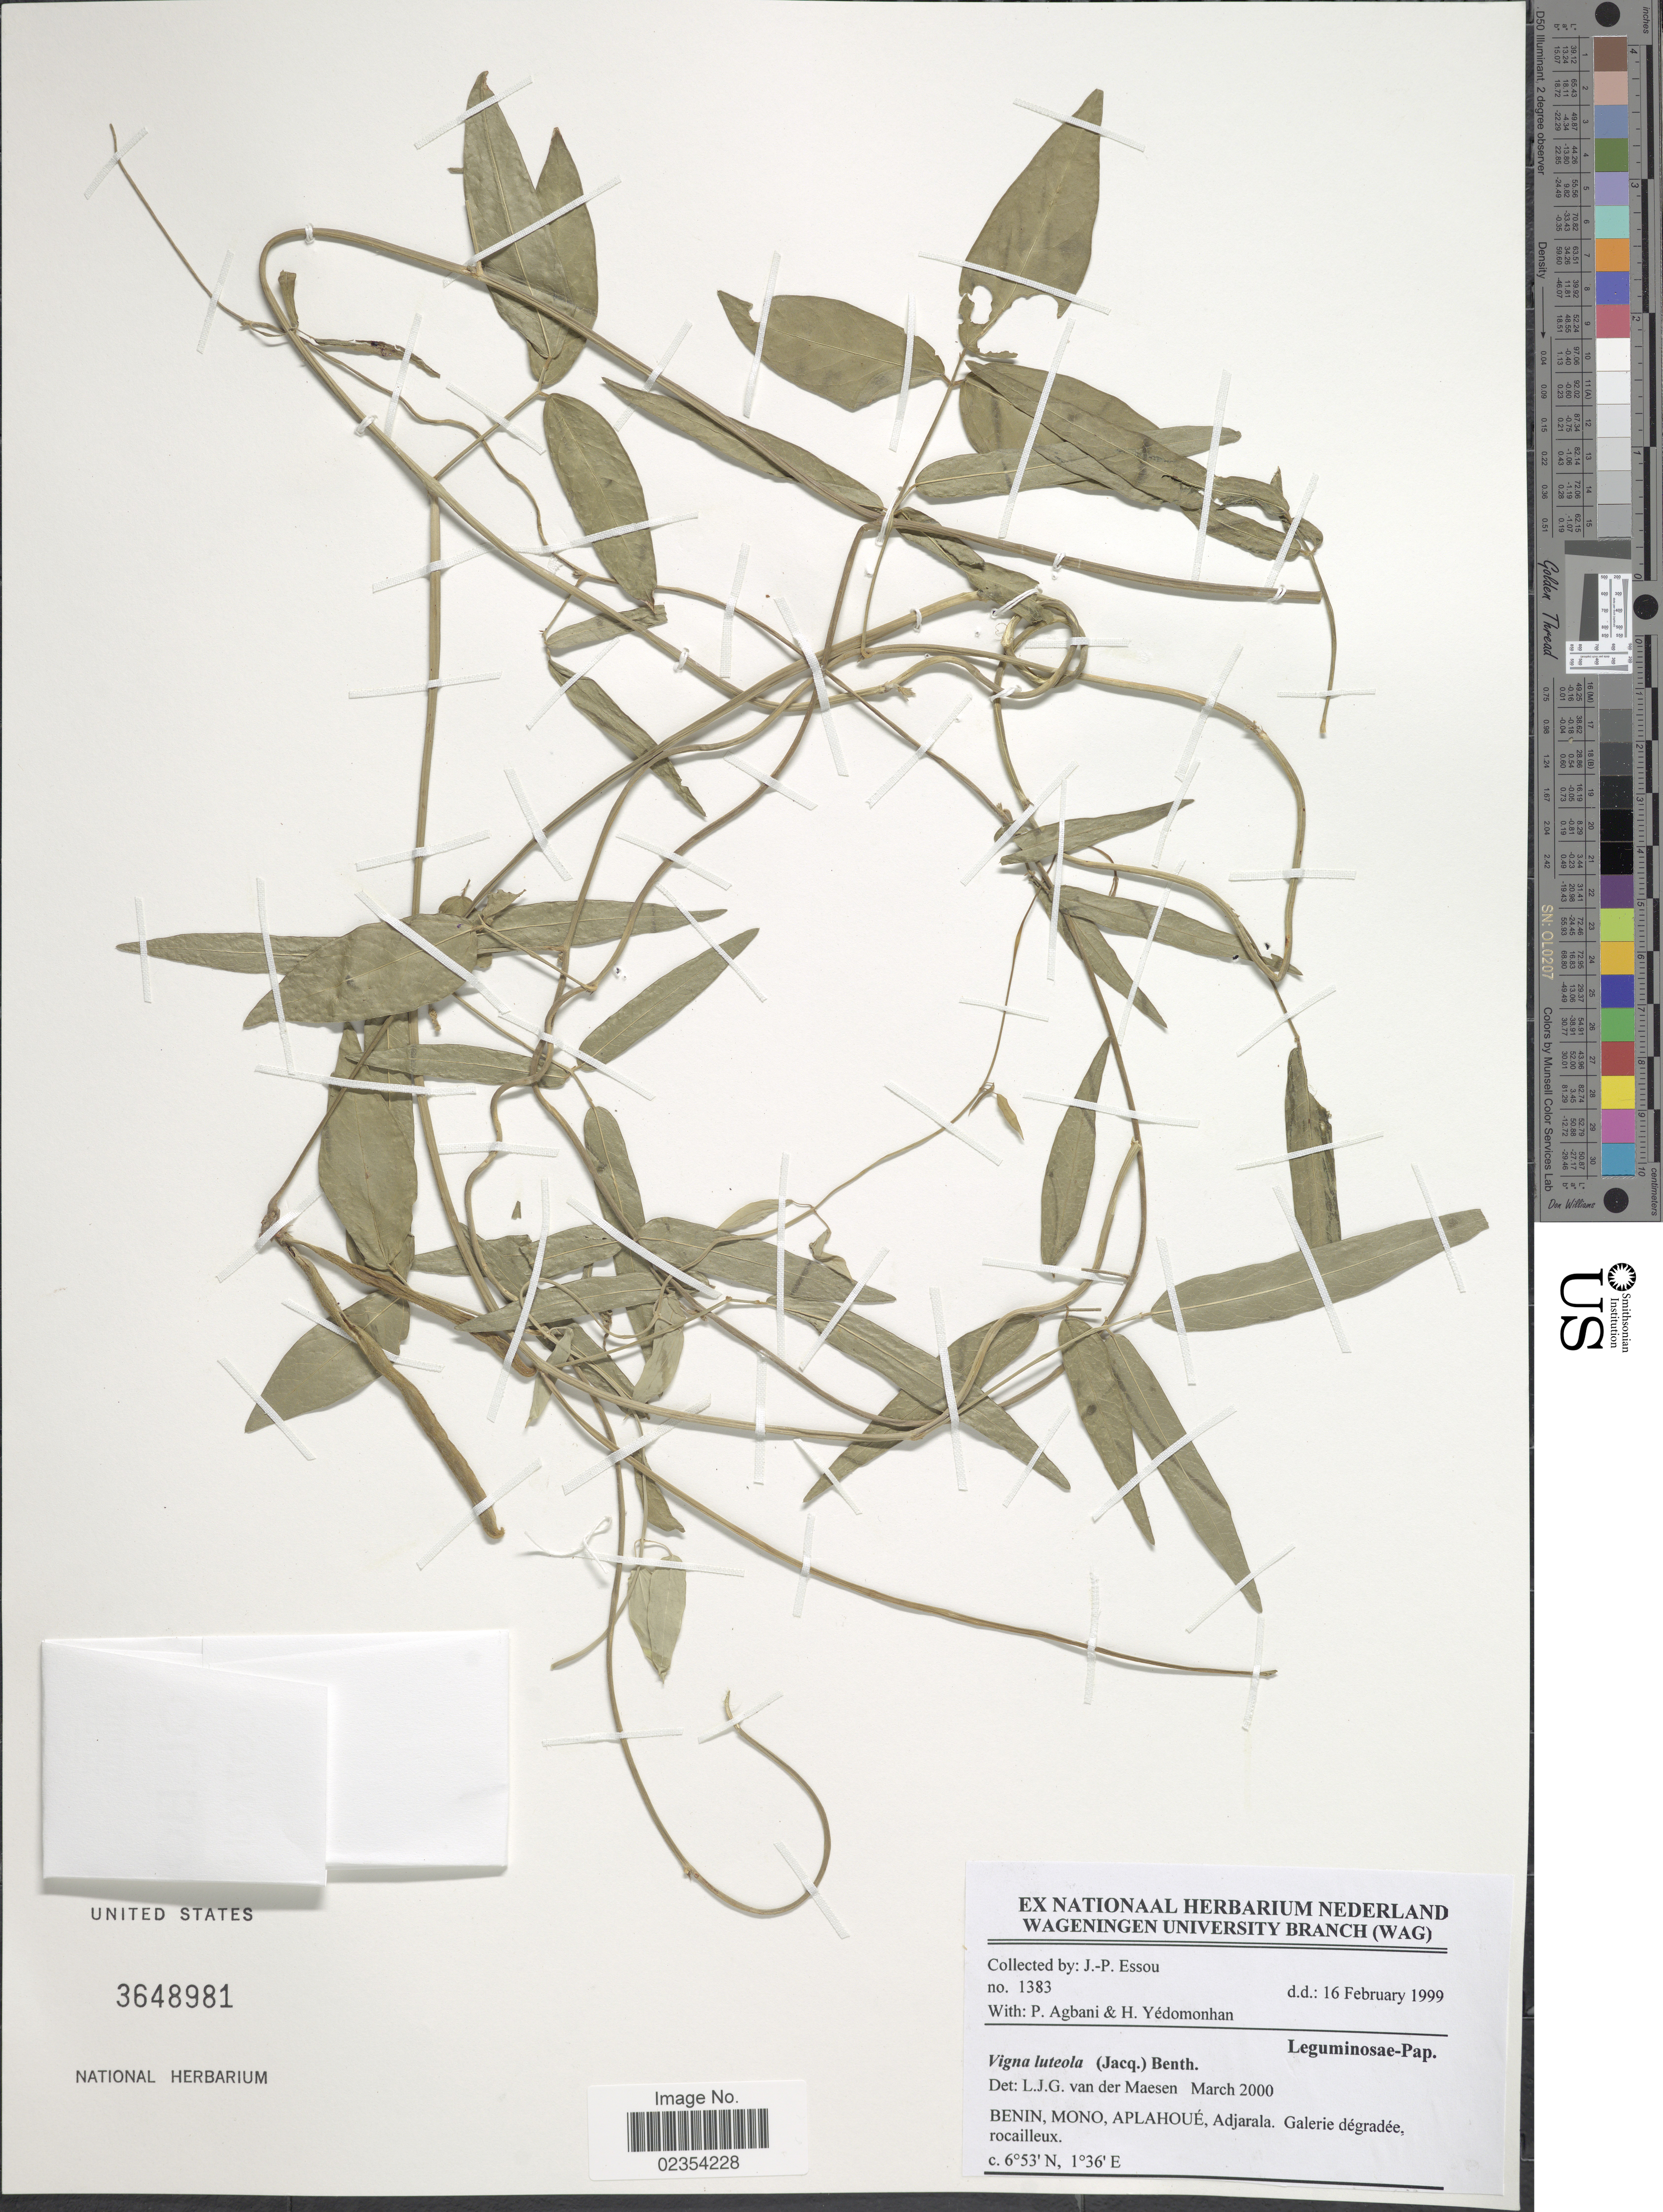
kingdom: Plantae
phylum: Tracheophyta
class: Magnoliopsida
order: Fabales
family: Fabaceae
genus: Vigna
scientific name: Vigna luteola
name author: (Jacq.) Benth.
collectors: J. Essou, P. Agbani & H. Yedomonhan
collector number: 1383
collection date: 1999-02-16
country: Benin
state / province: Mono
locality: Aplahoue, Adjarala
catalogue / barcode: US 3648981